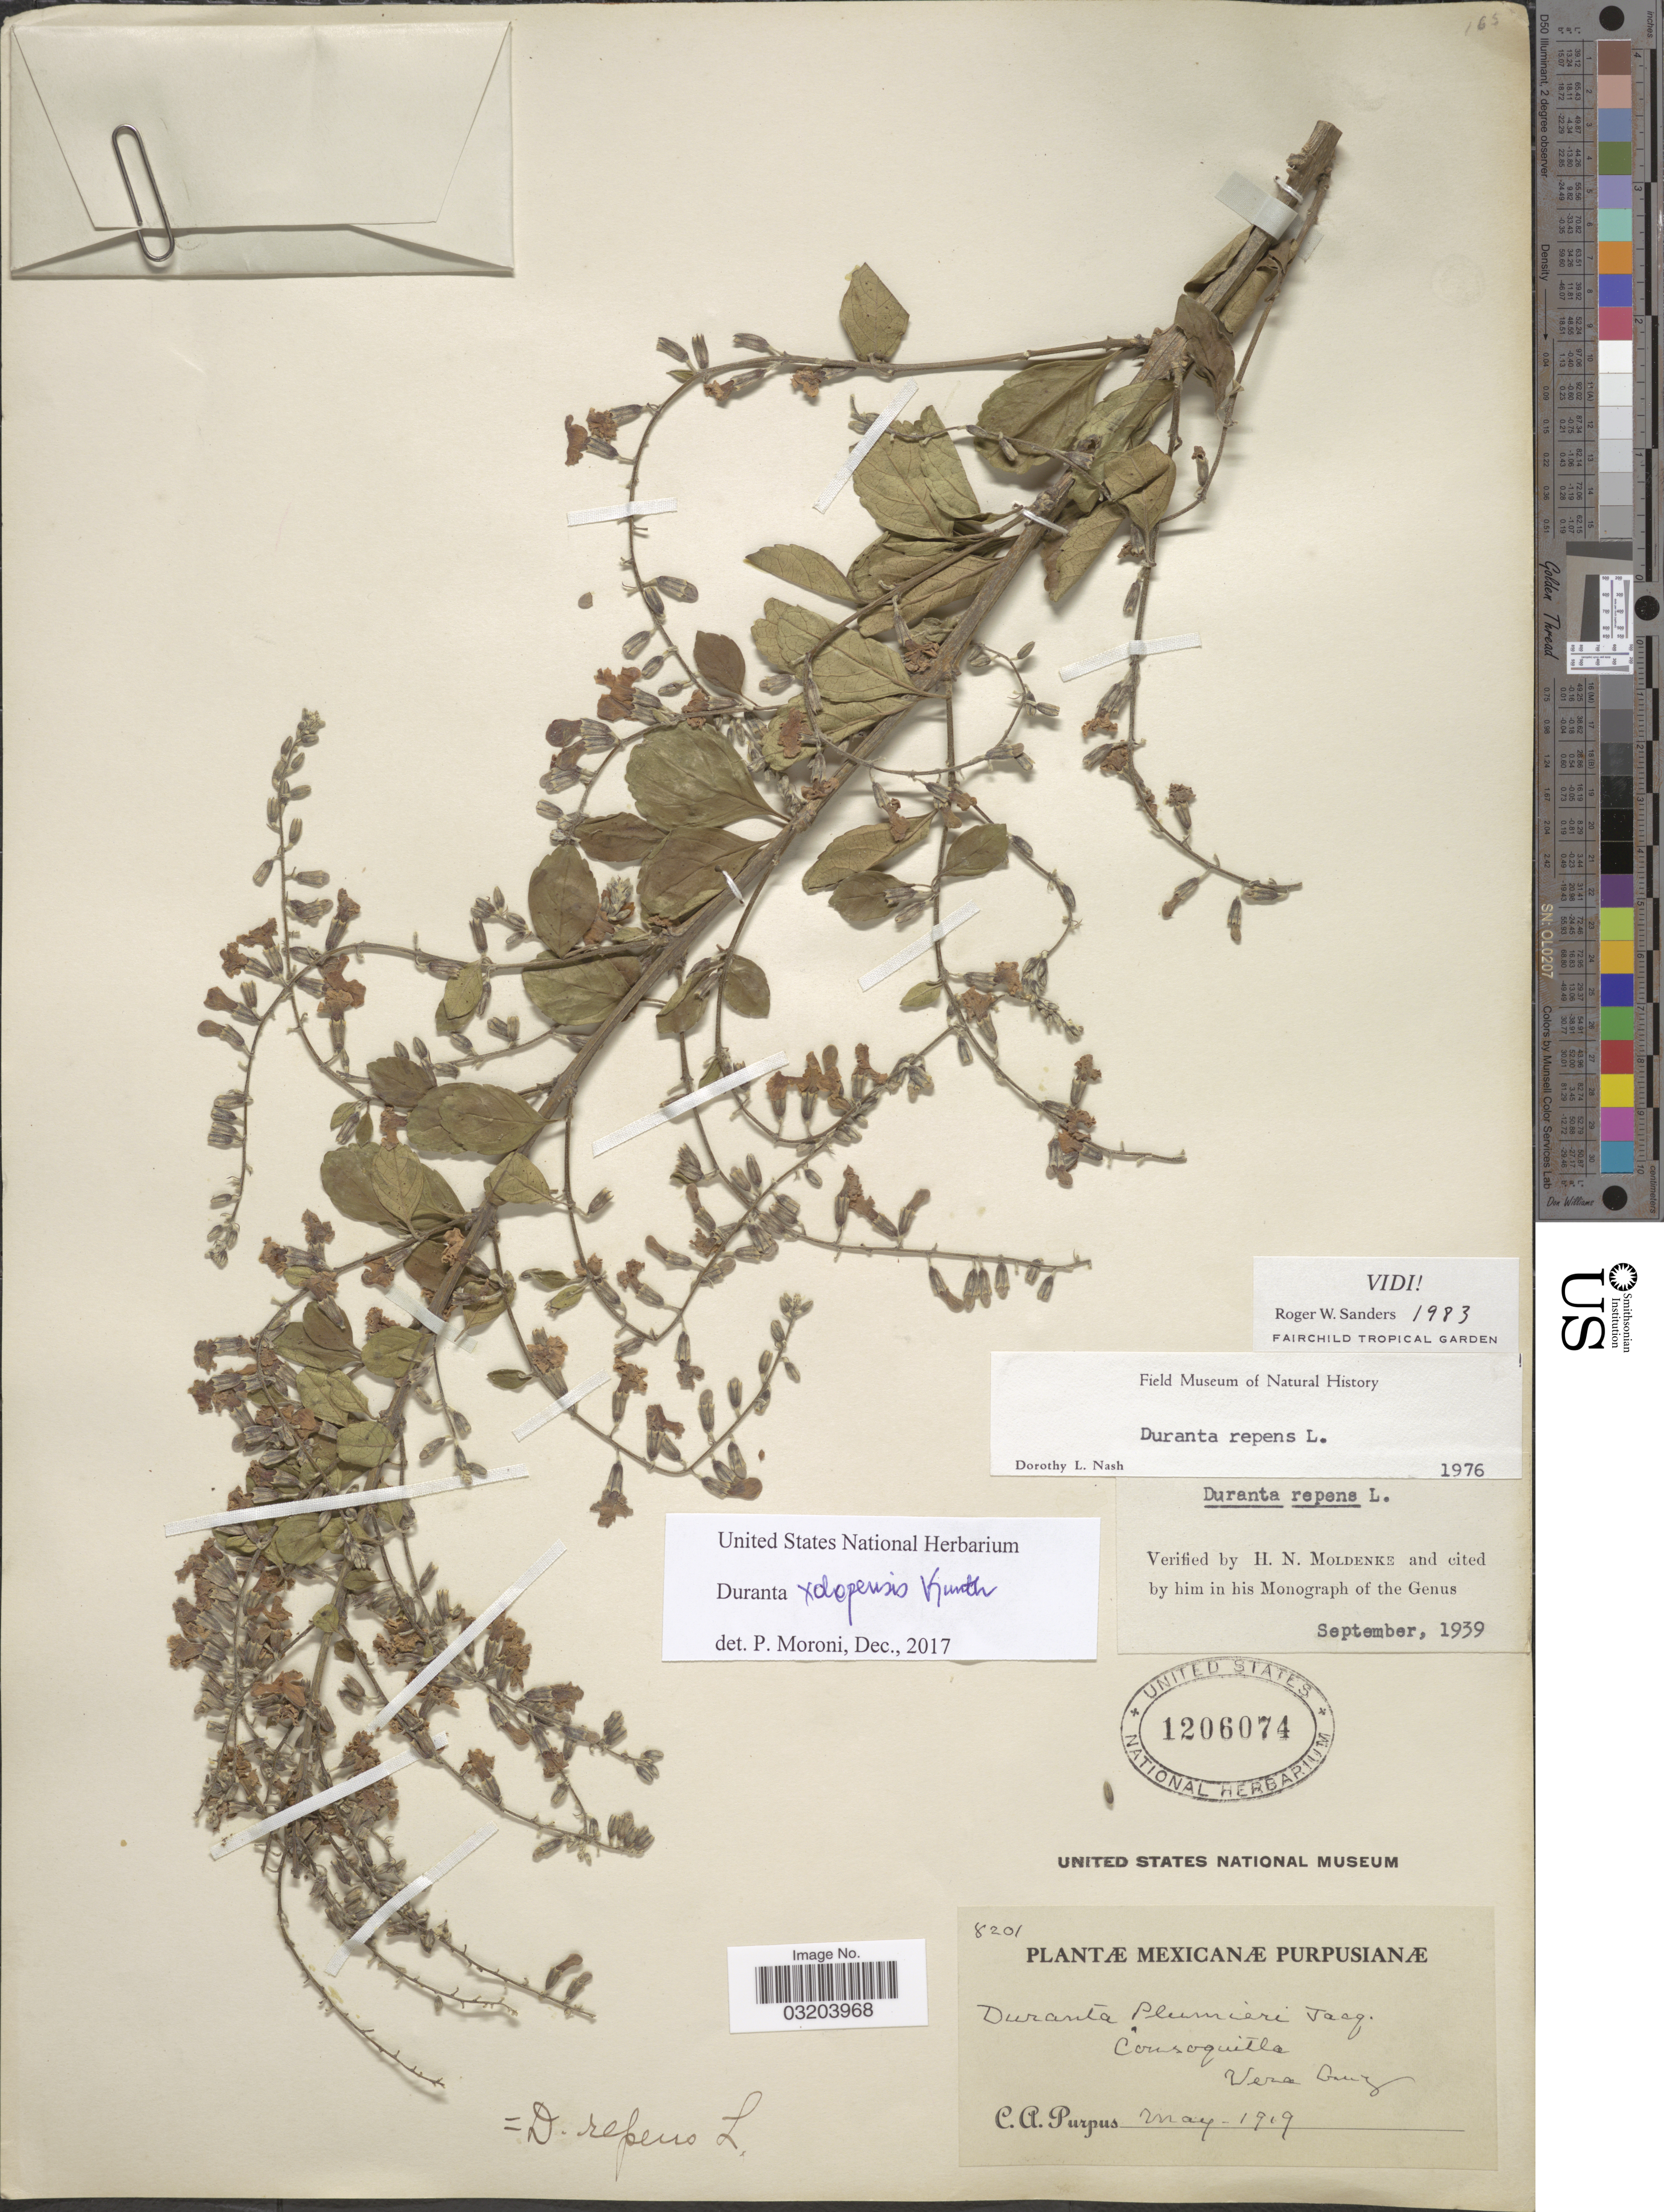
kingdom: Plantae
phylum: Tracheophyta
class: Magnoliopsida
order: Lamiales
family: Verbenaceae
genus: Duranta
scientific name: Duranta erecta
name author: L.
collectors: C. A. Purpus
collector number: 8201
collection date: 1919-05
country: Mexico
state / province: Veracruz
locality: Consoquitla. Vera Cruz.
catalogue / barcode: US 1206074